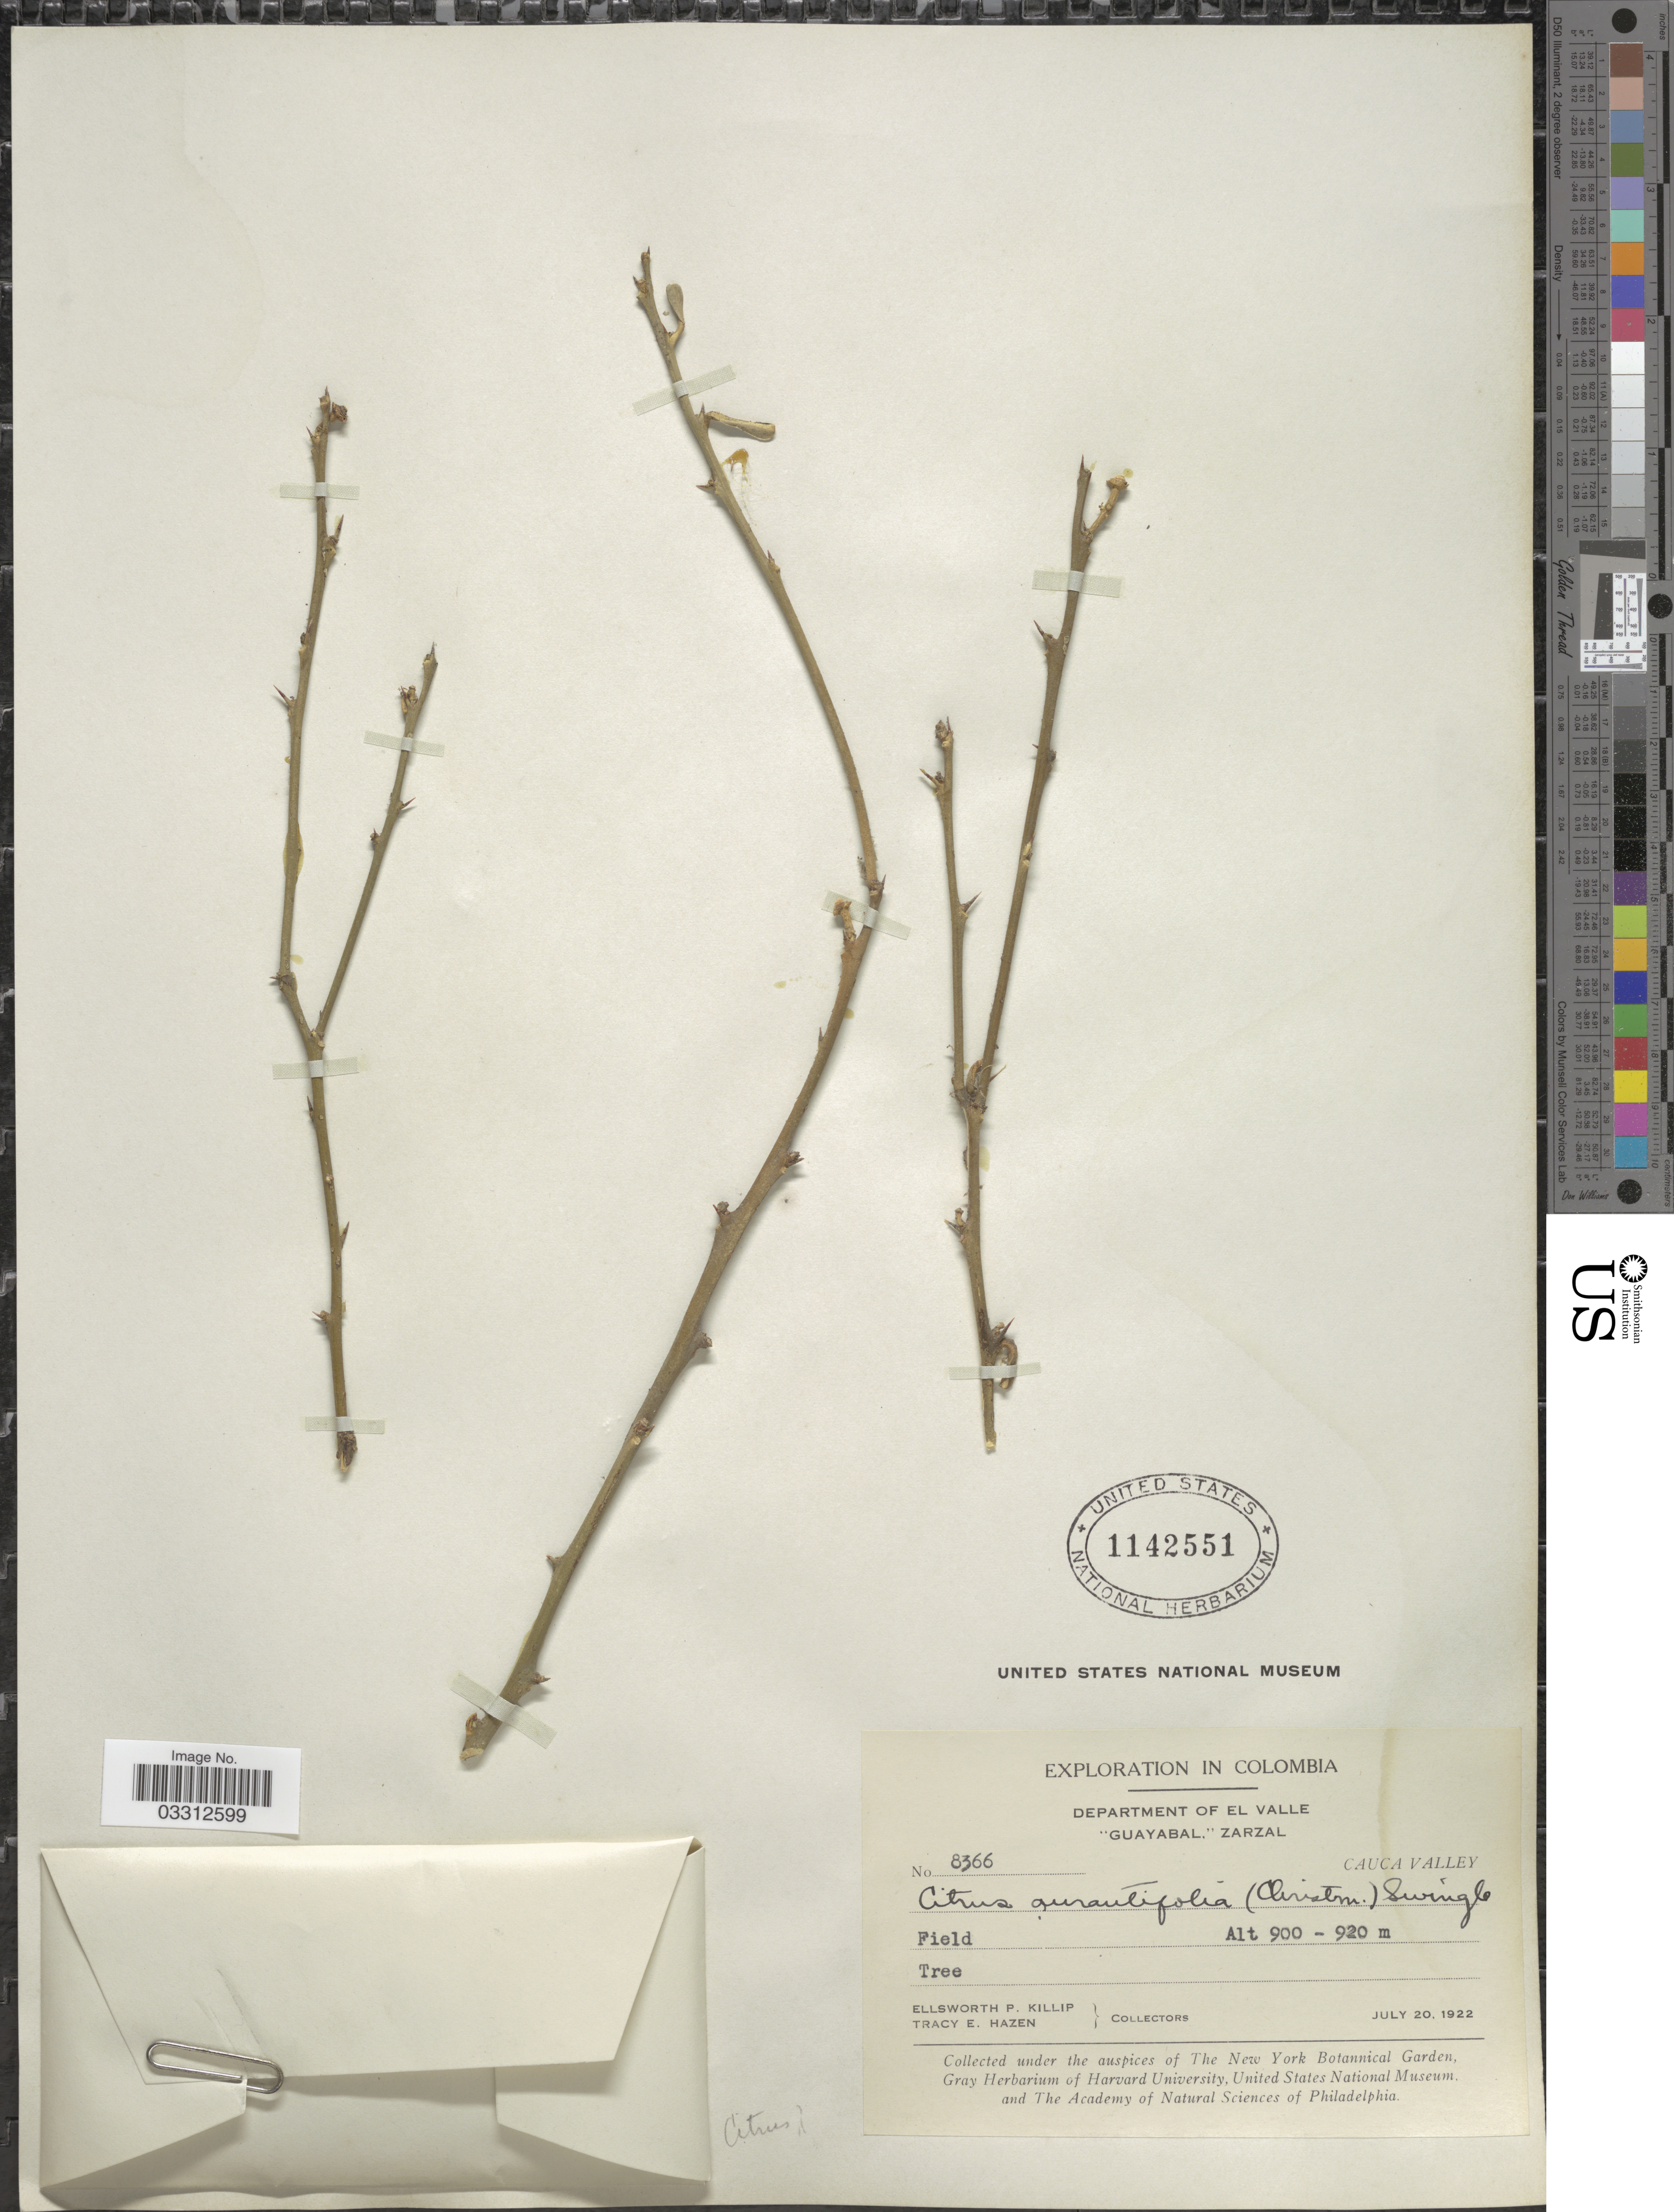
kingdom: Plantae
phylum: Tracheophyta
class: Magnoliopsida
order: Sapindales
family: Rutaceae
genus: Citrus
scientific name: Citrus x aurantifolia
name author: (Christm.) Swingle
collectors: E. P. Killip & T. E. Hazen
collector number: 8366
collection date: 1922-07-20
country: Colombia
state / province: Valle del Cauca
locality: Department of El Valle, "Guayabal," Zarzal, Cauca Valley.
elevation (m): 900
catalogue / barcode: US 1142551